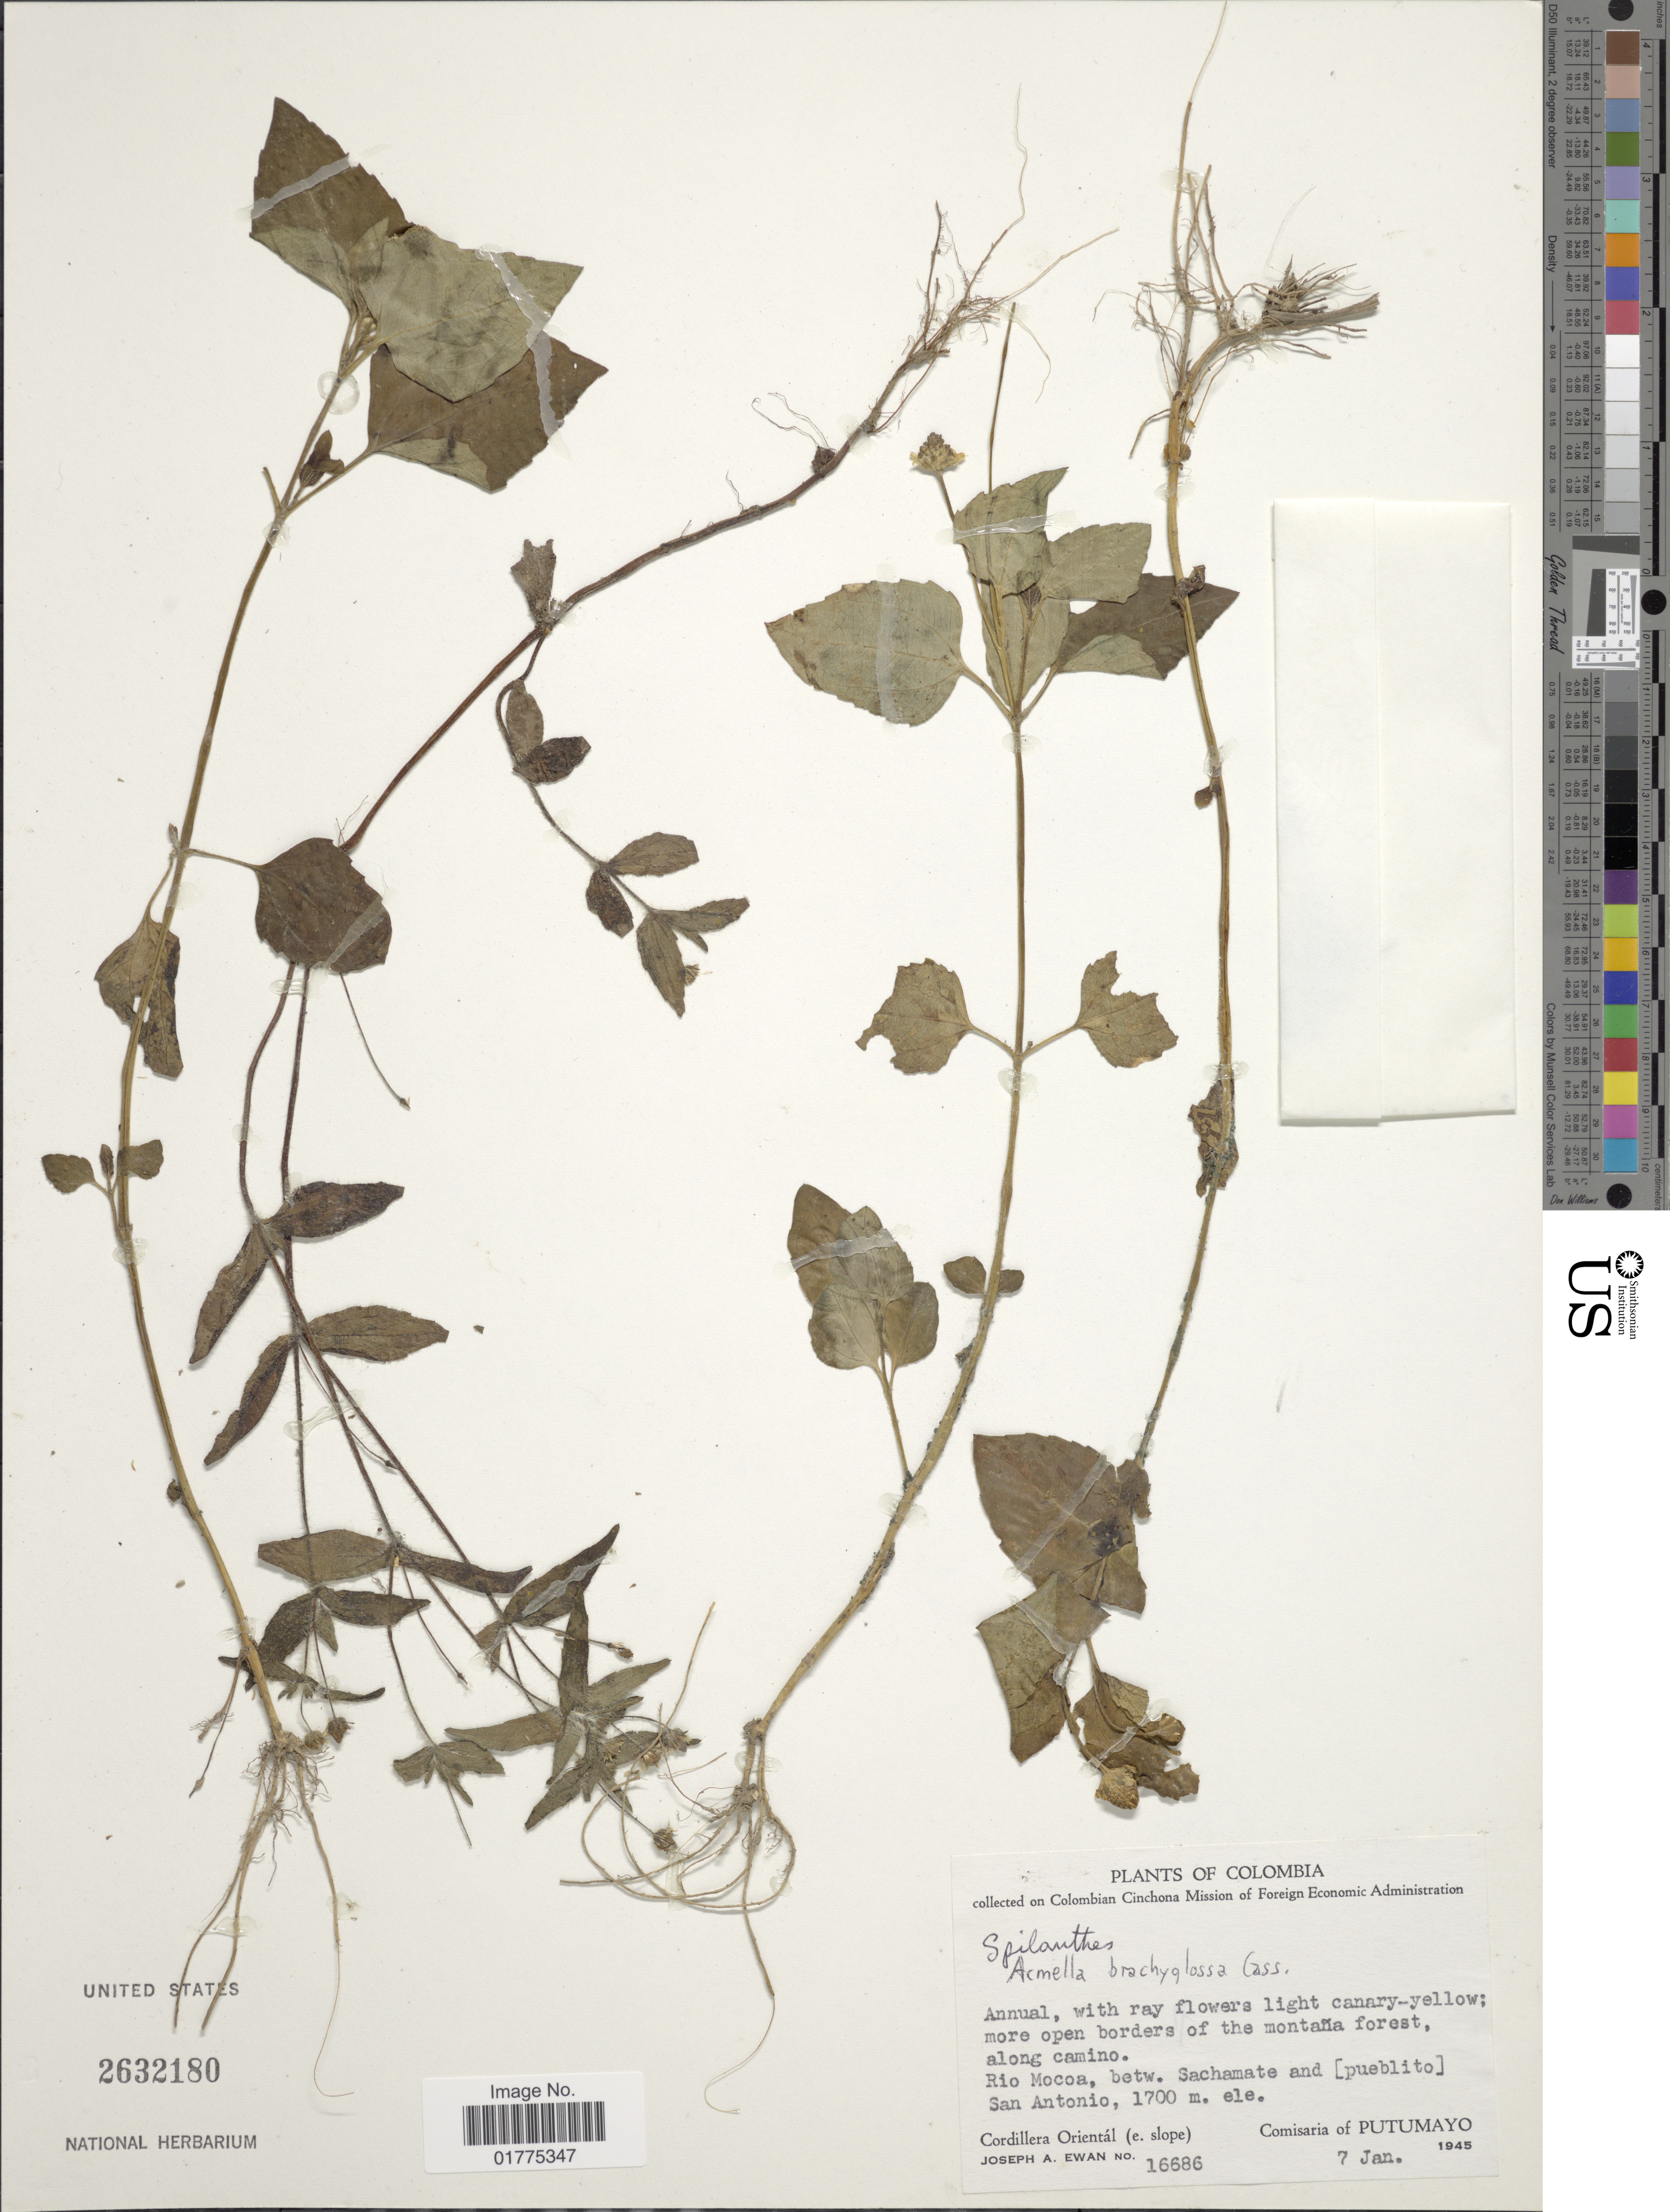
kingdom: Plantae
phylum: Tracheophyta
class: Magnoliopsida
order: Asterales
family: Asteraceae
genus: Acmella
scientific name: Acmella brachyglossa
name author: Cass.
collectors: J. A. Ewan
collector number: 16686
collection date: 1945-01-07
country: Colombia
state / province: Putumayo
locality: Along camino, Rio Mocoa, between, Sachamate and [pueblito] San Antonio, Cordillera Oriental (e. slope), Comisaria of Putumayo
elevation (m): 1700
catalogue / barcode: US 2632180